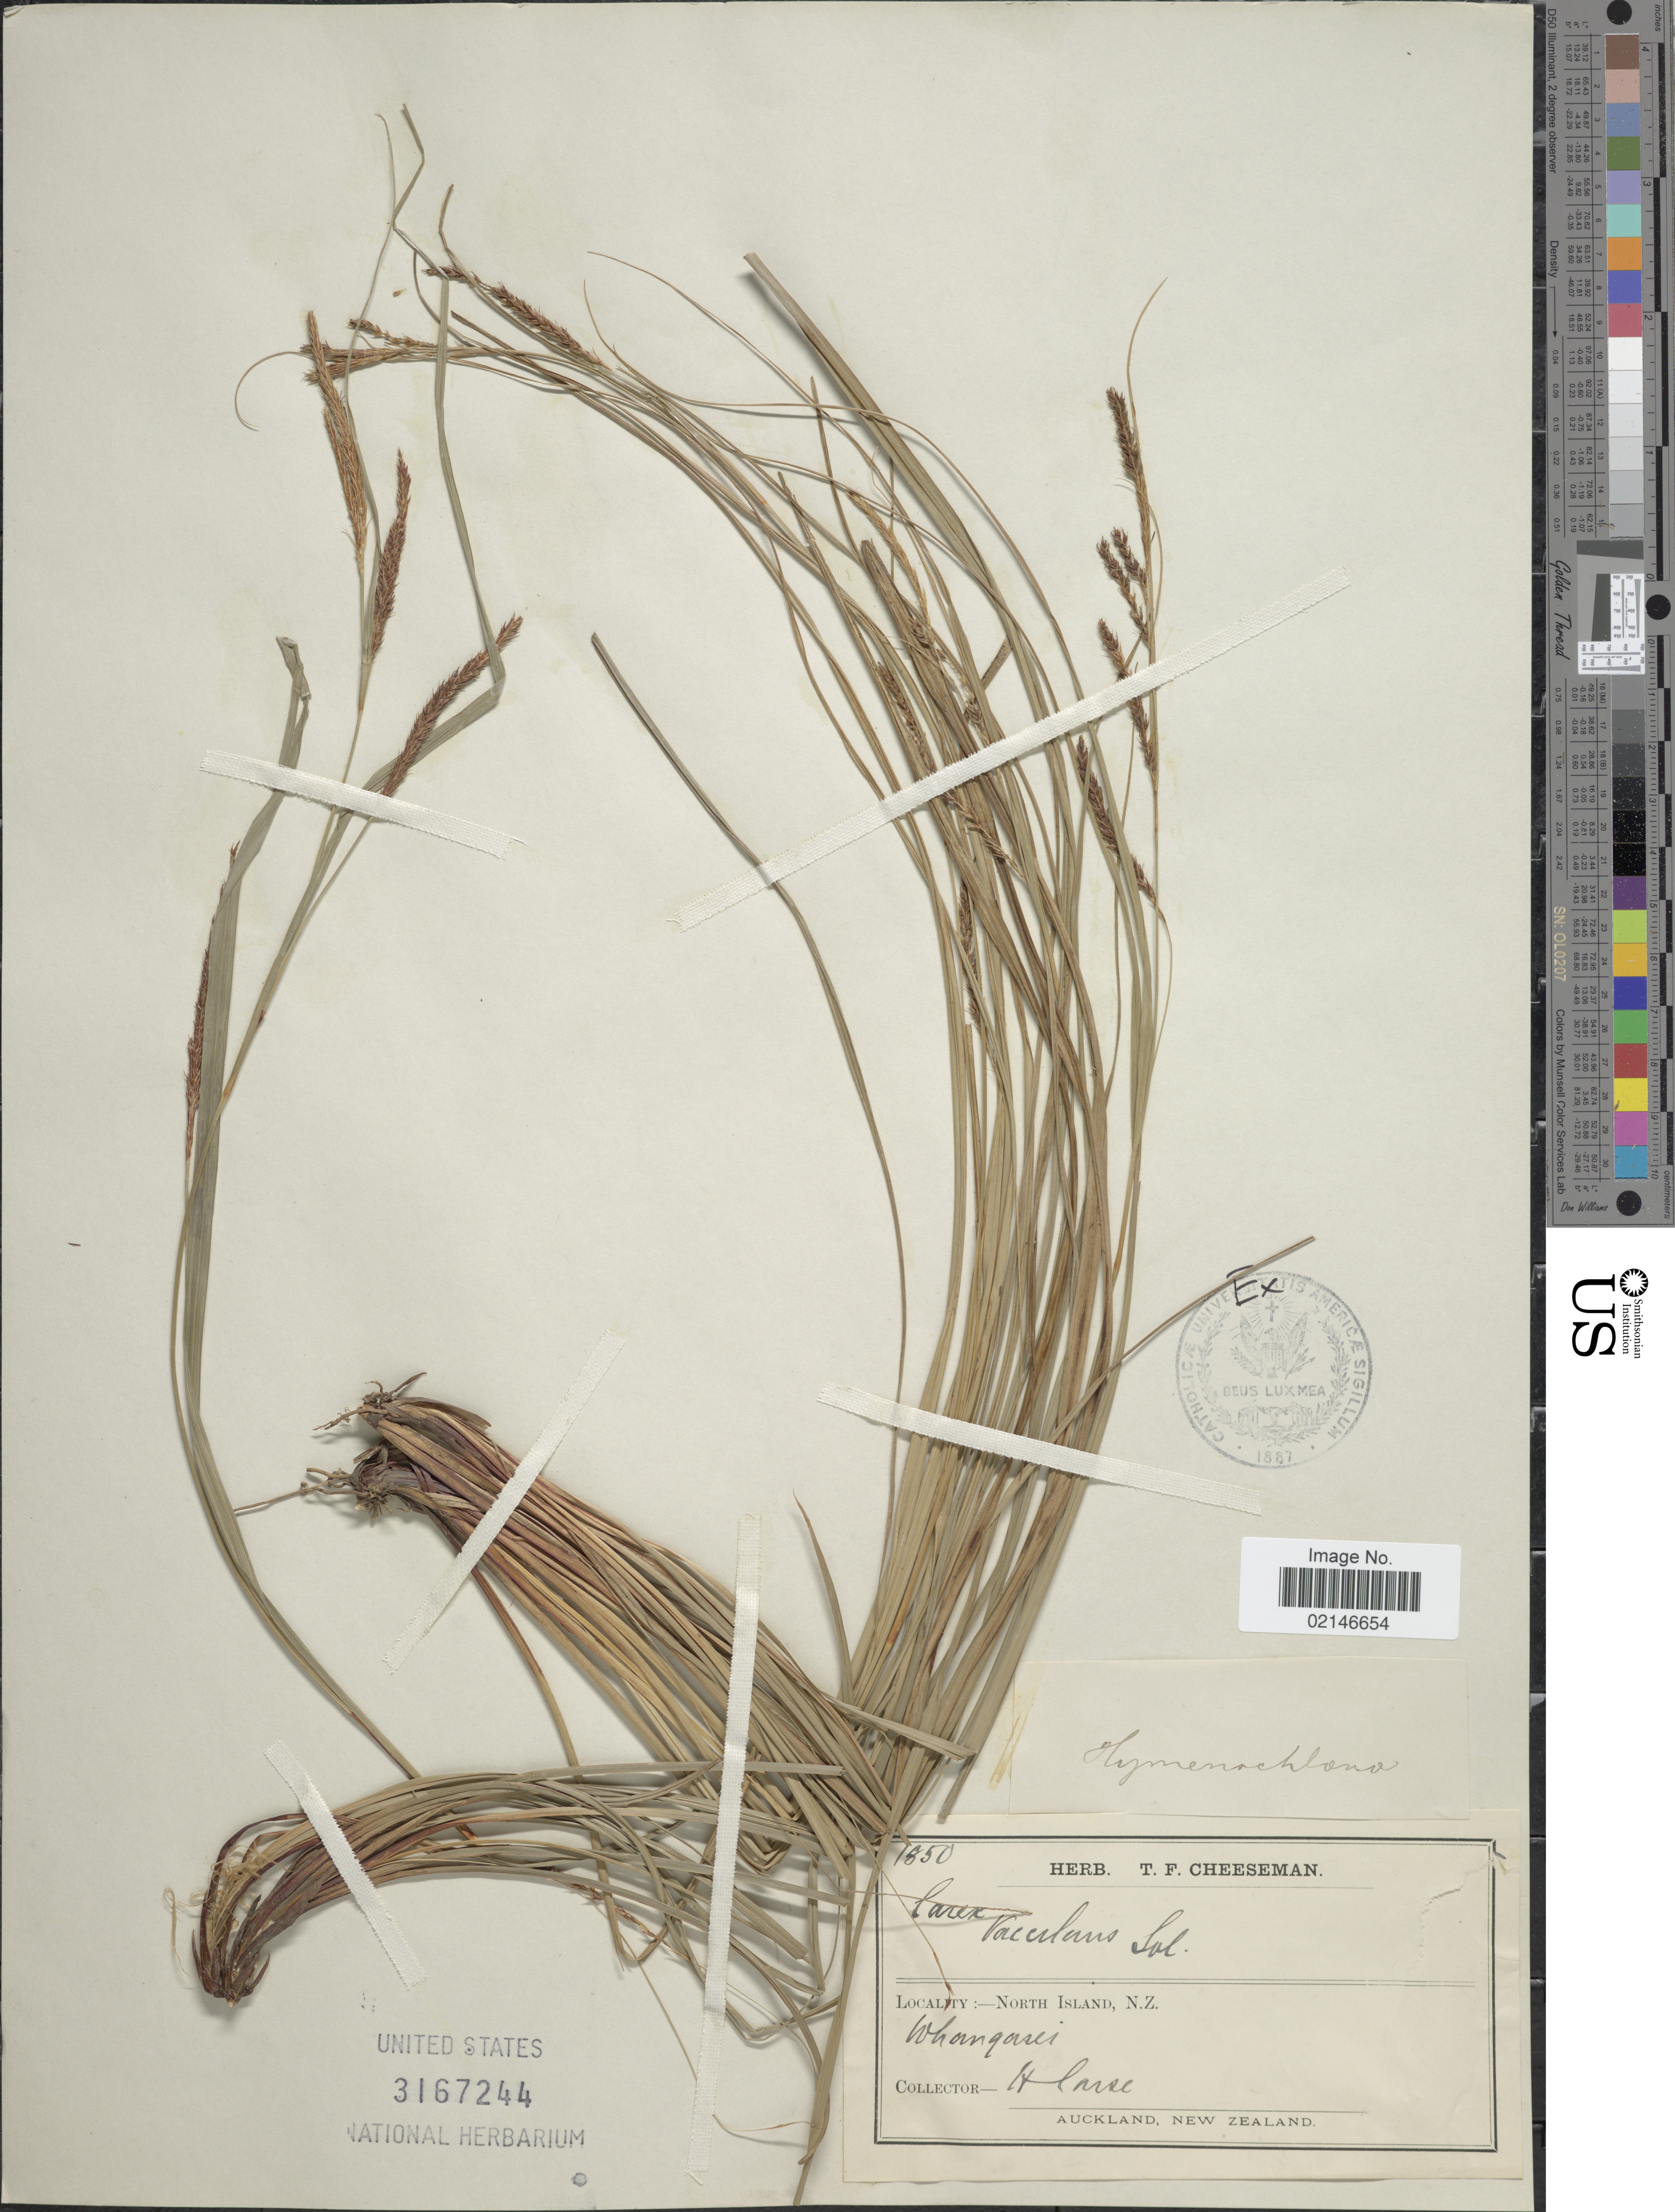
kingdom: Plantae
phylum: Tracheophyta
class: Liliopsida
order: Poales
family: Cyperaceae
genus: Carex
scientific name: Carex vacillans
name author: Drejer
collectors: H. Carse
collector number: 1850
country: New Zealand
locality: North Island. Maungatapere, Whangarei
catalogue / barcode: US 3167244